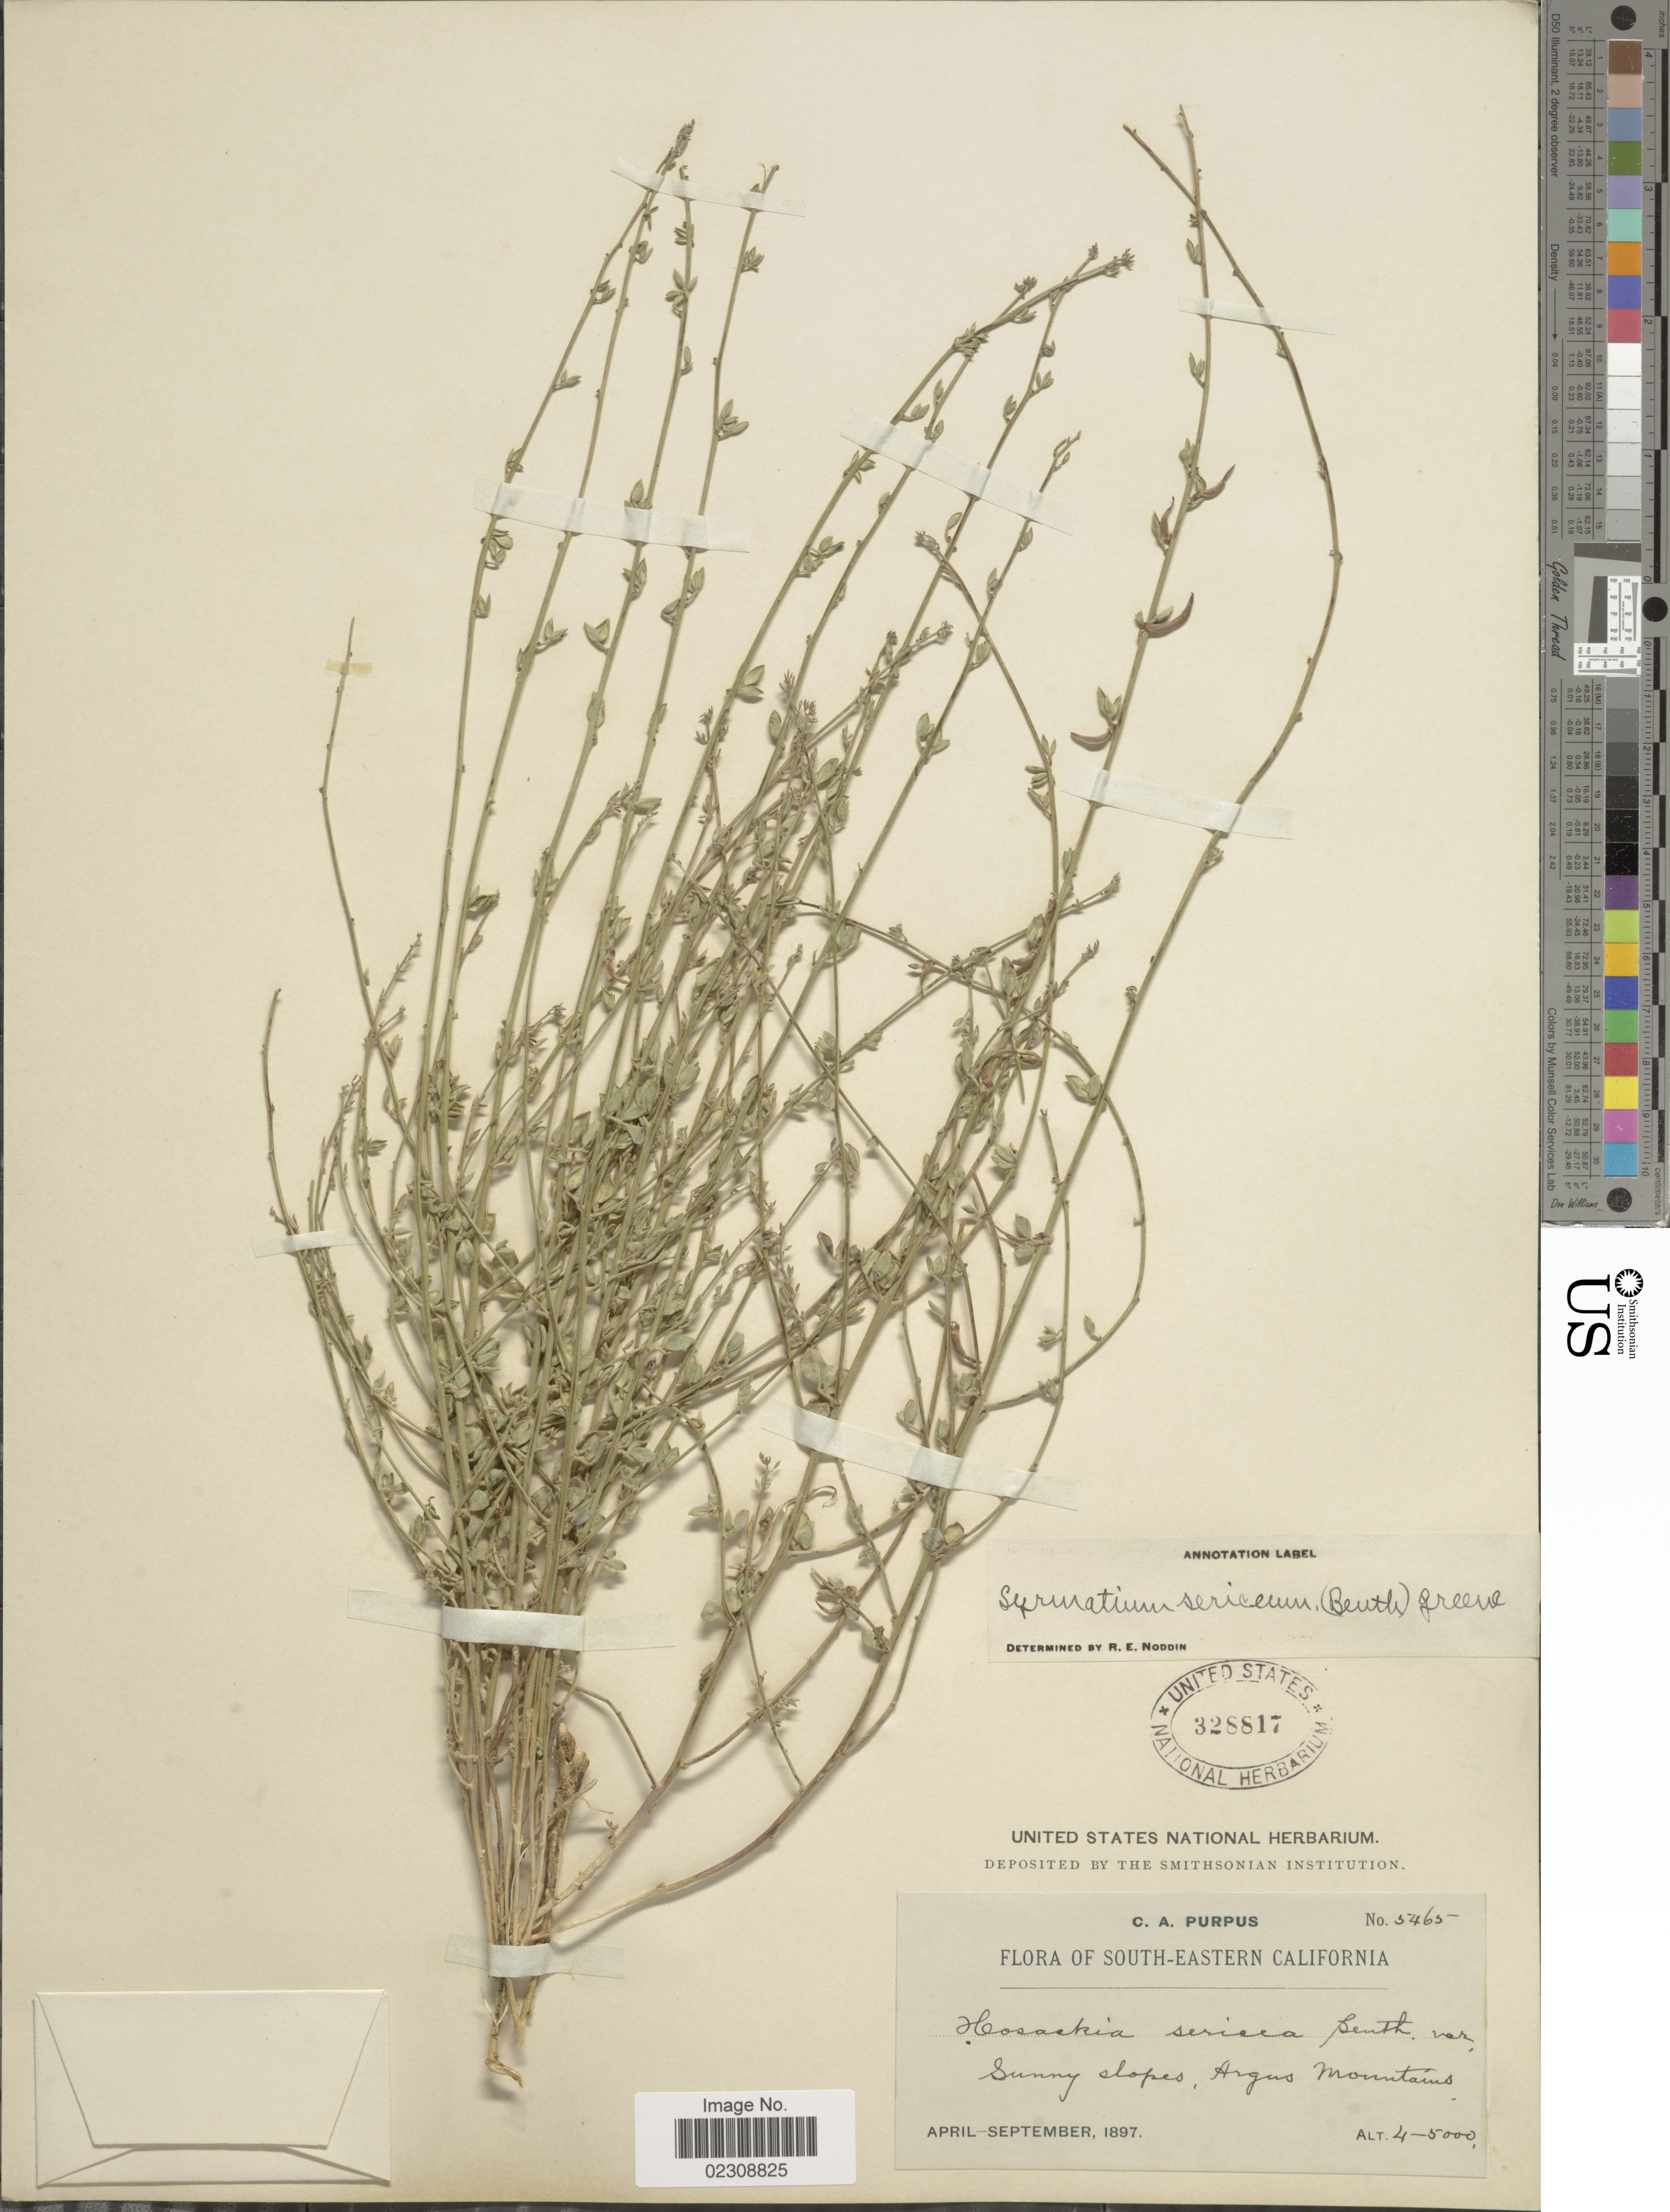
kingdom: Plantae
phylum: Tracheophyta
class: Magnoliopsida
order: Fabales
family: Fabaceae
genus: Syrmatium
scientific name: Syrmatium sericeum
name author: (Benth.) Greene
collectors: C. A. Purpus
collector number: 5465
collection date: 1897-04/1897-09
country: United States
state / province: California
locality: South-eastern California. Argus Mountains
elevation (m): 1219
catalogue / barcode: US 328817